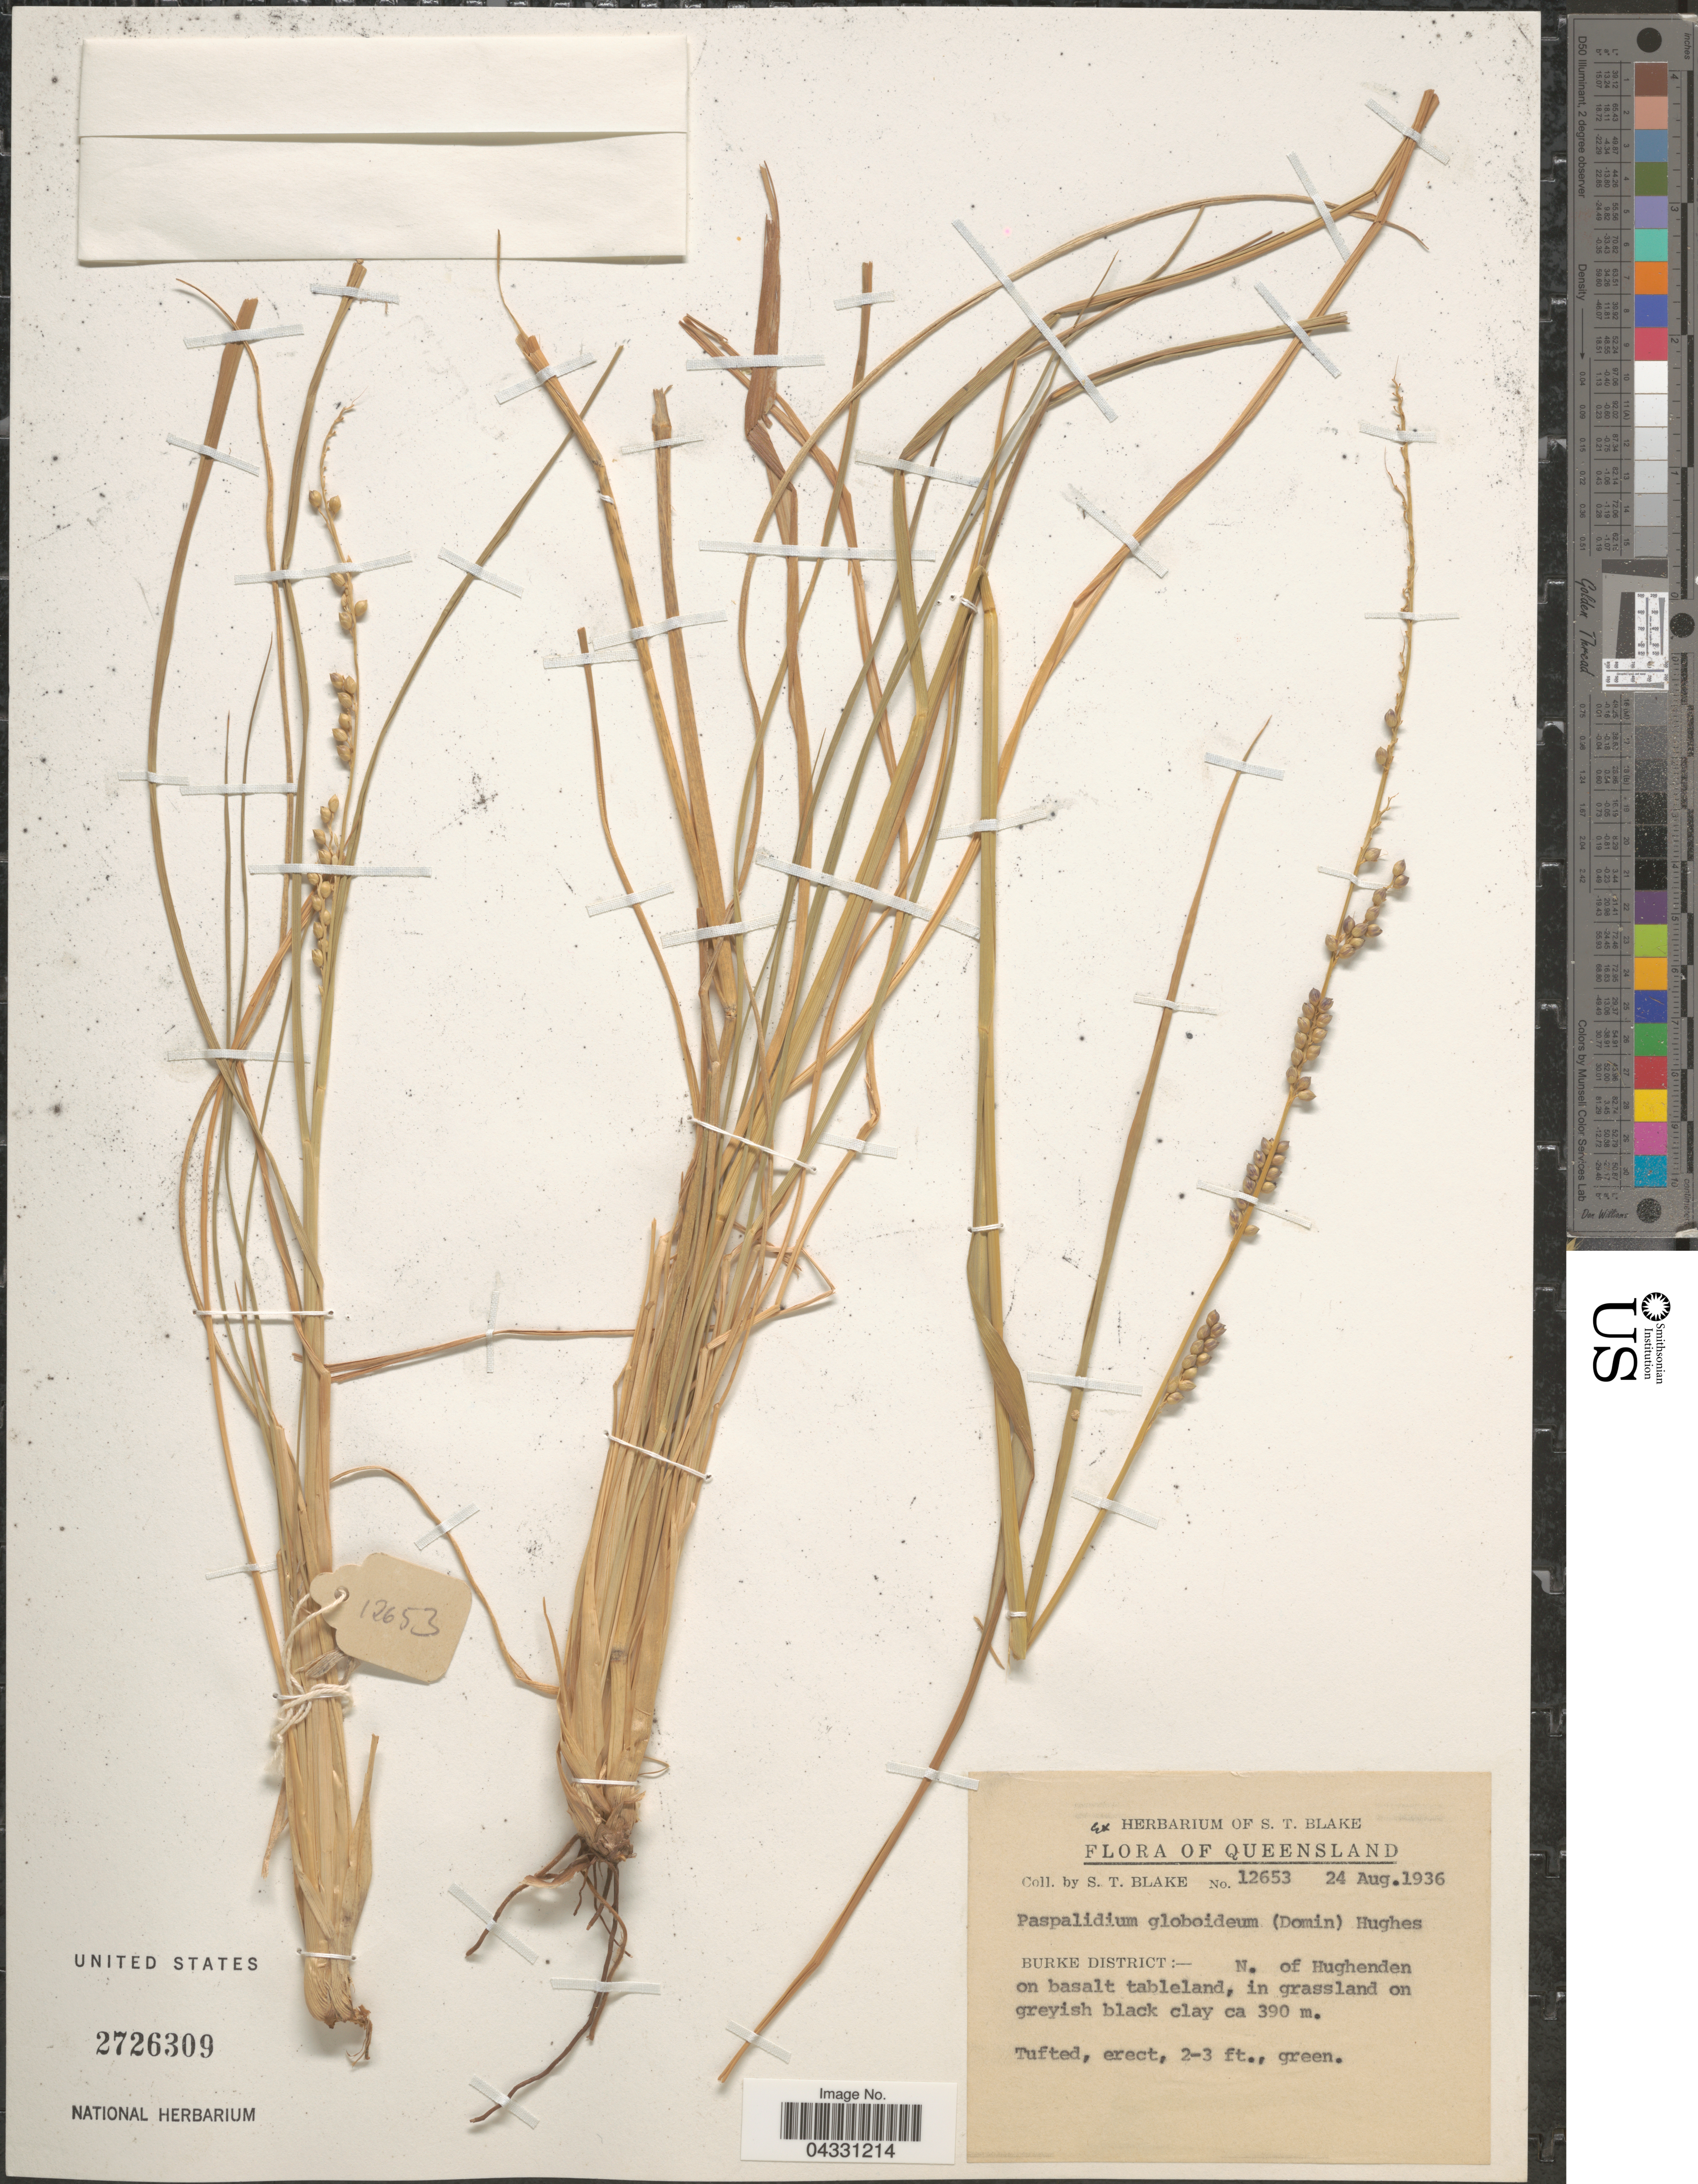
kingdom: Plantae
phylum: Tracheophyta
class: Liliopsida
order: Poales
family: Poaceae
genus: Setaria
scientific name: Setaria globoidea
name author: (Domin) R.D. Webster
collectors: S. T. Blake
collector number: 12653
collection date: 1936-08-24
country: Australia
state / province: Queensland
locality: Burke District: N. of Hughenden on basalt tableland.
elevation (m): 390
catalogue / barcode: US 2726309